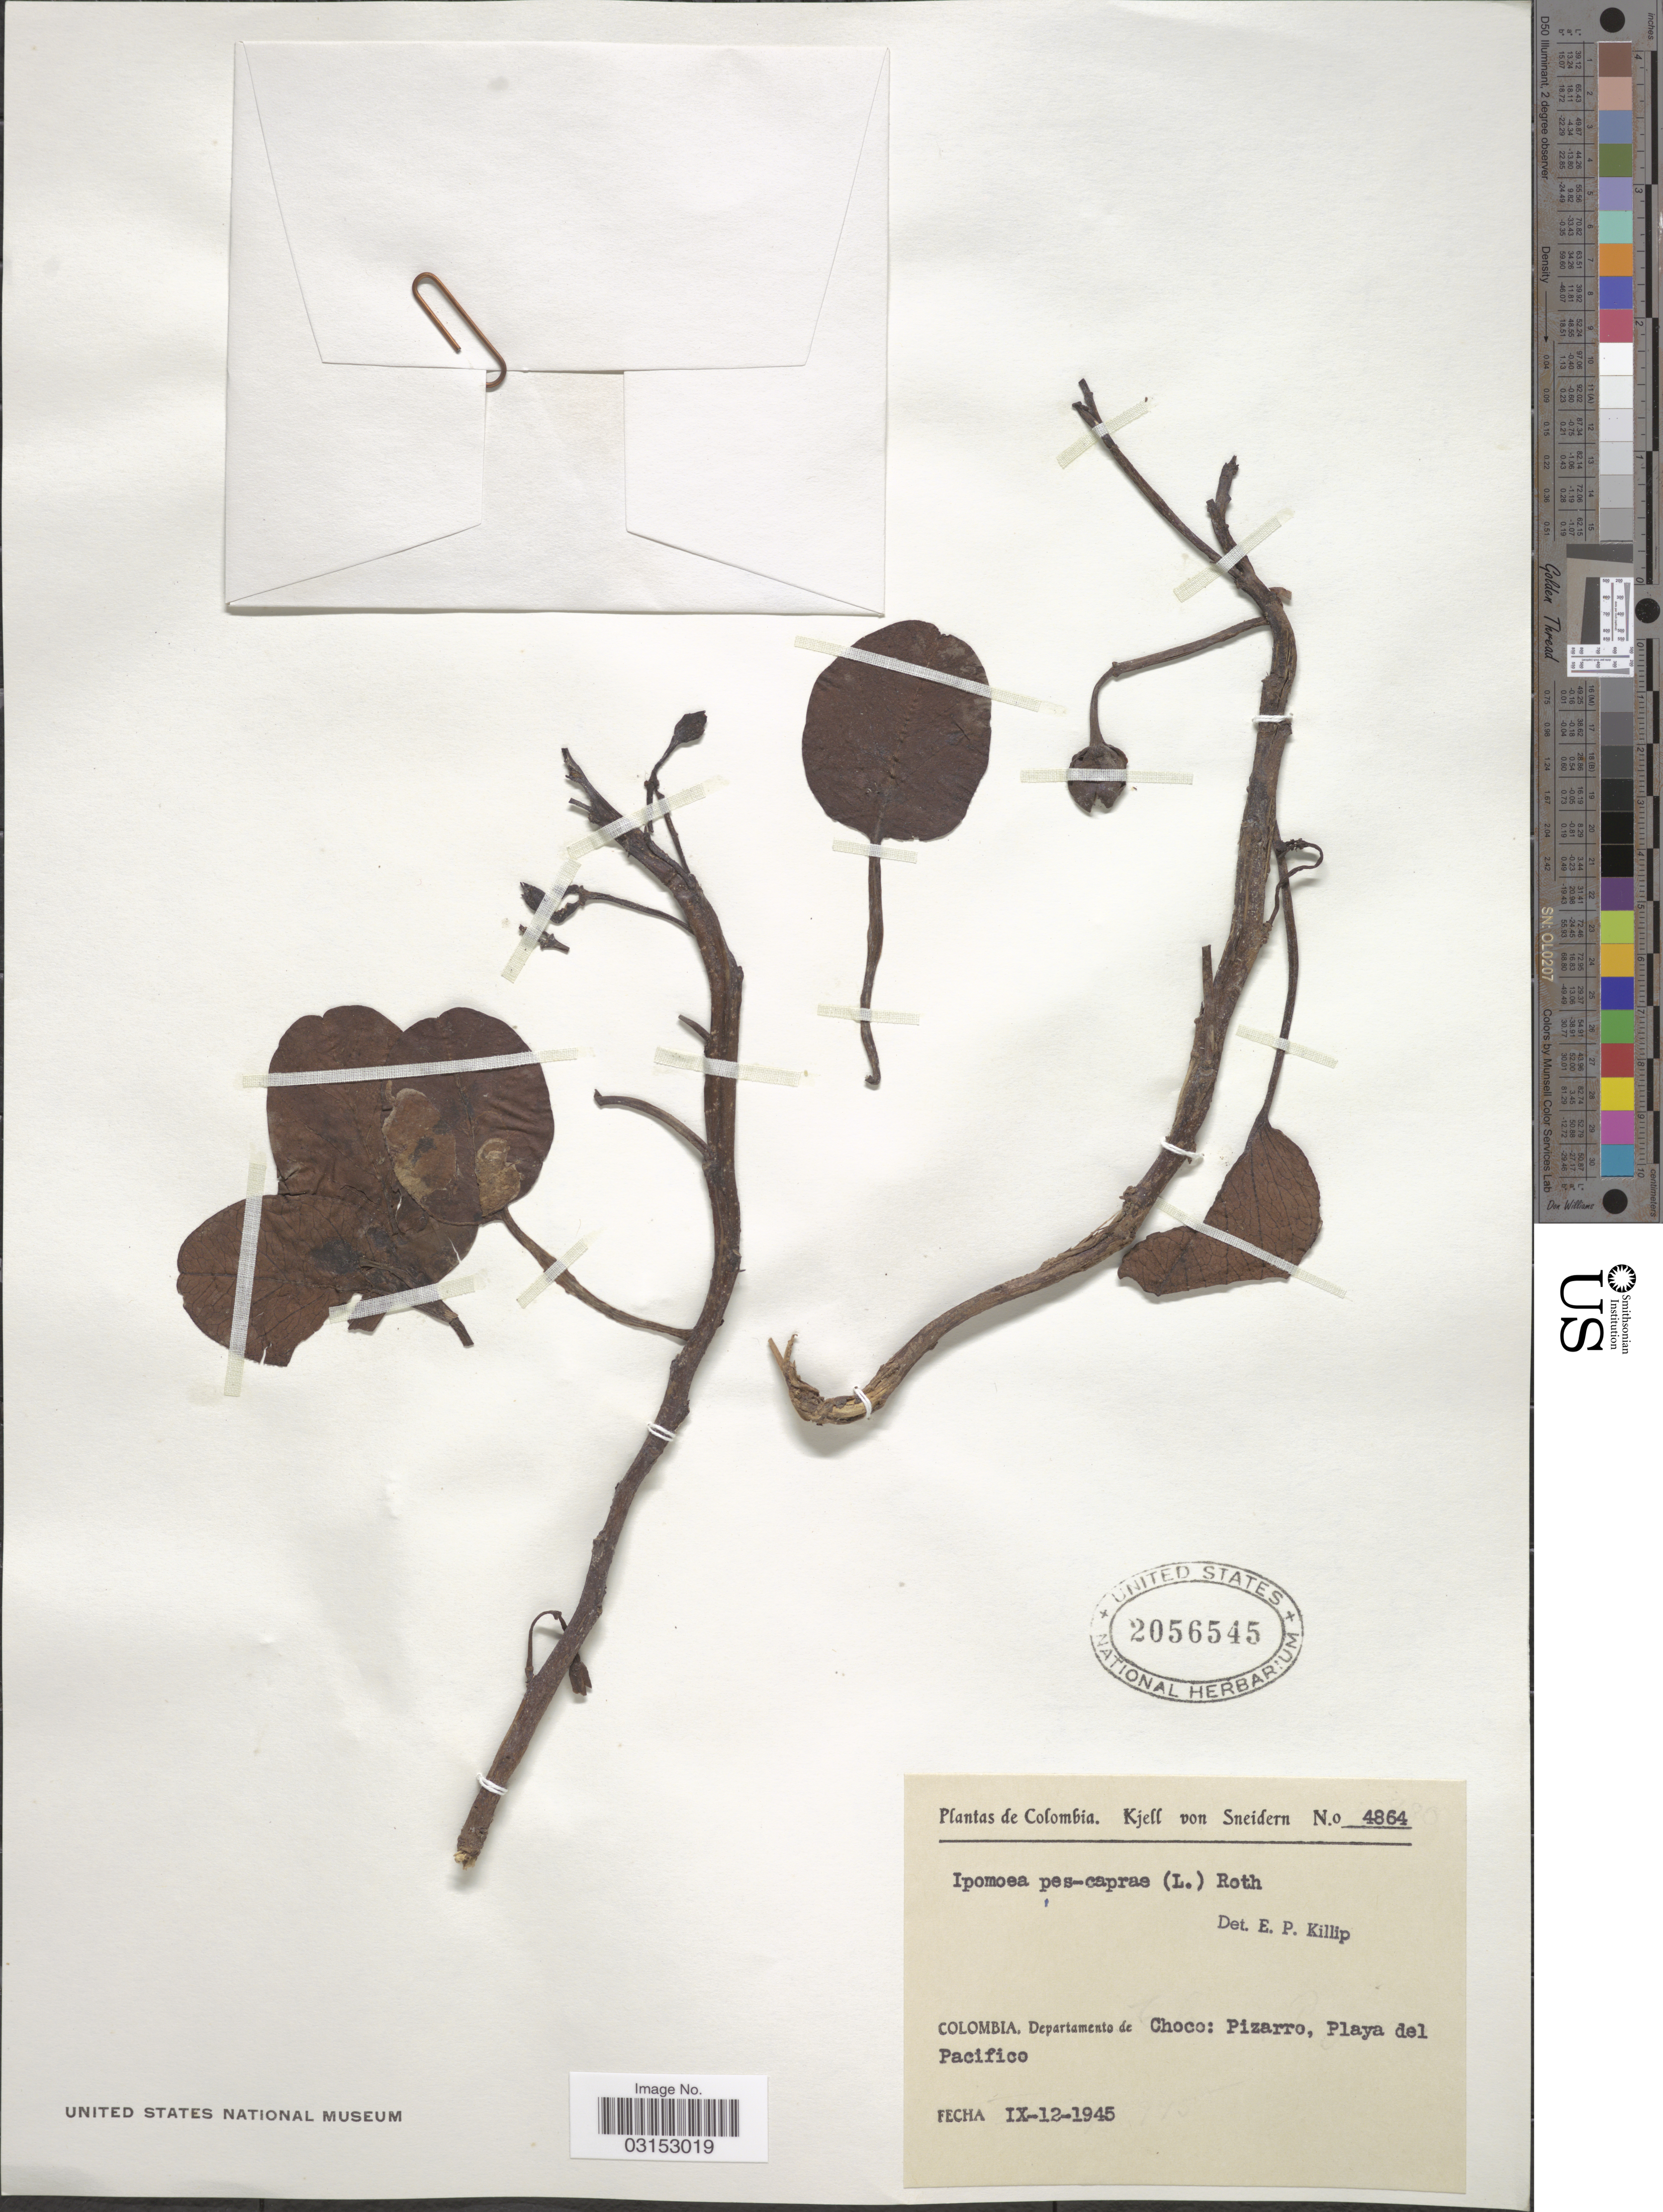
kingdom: Plantae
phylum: Tracheophyta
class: Magnoliopsida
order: Solanales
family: Convolvulaceae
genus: Ipomoea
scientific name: Ipomoea pes-caprae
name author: (L.) R. Br.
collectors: K. von Sneidern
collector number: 4864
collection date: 1945-09-12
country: Colombia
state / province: Chocó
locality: Departamento de Choco: Pizarro, Playa del Pacifico.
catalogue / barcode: US 2056545